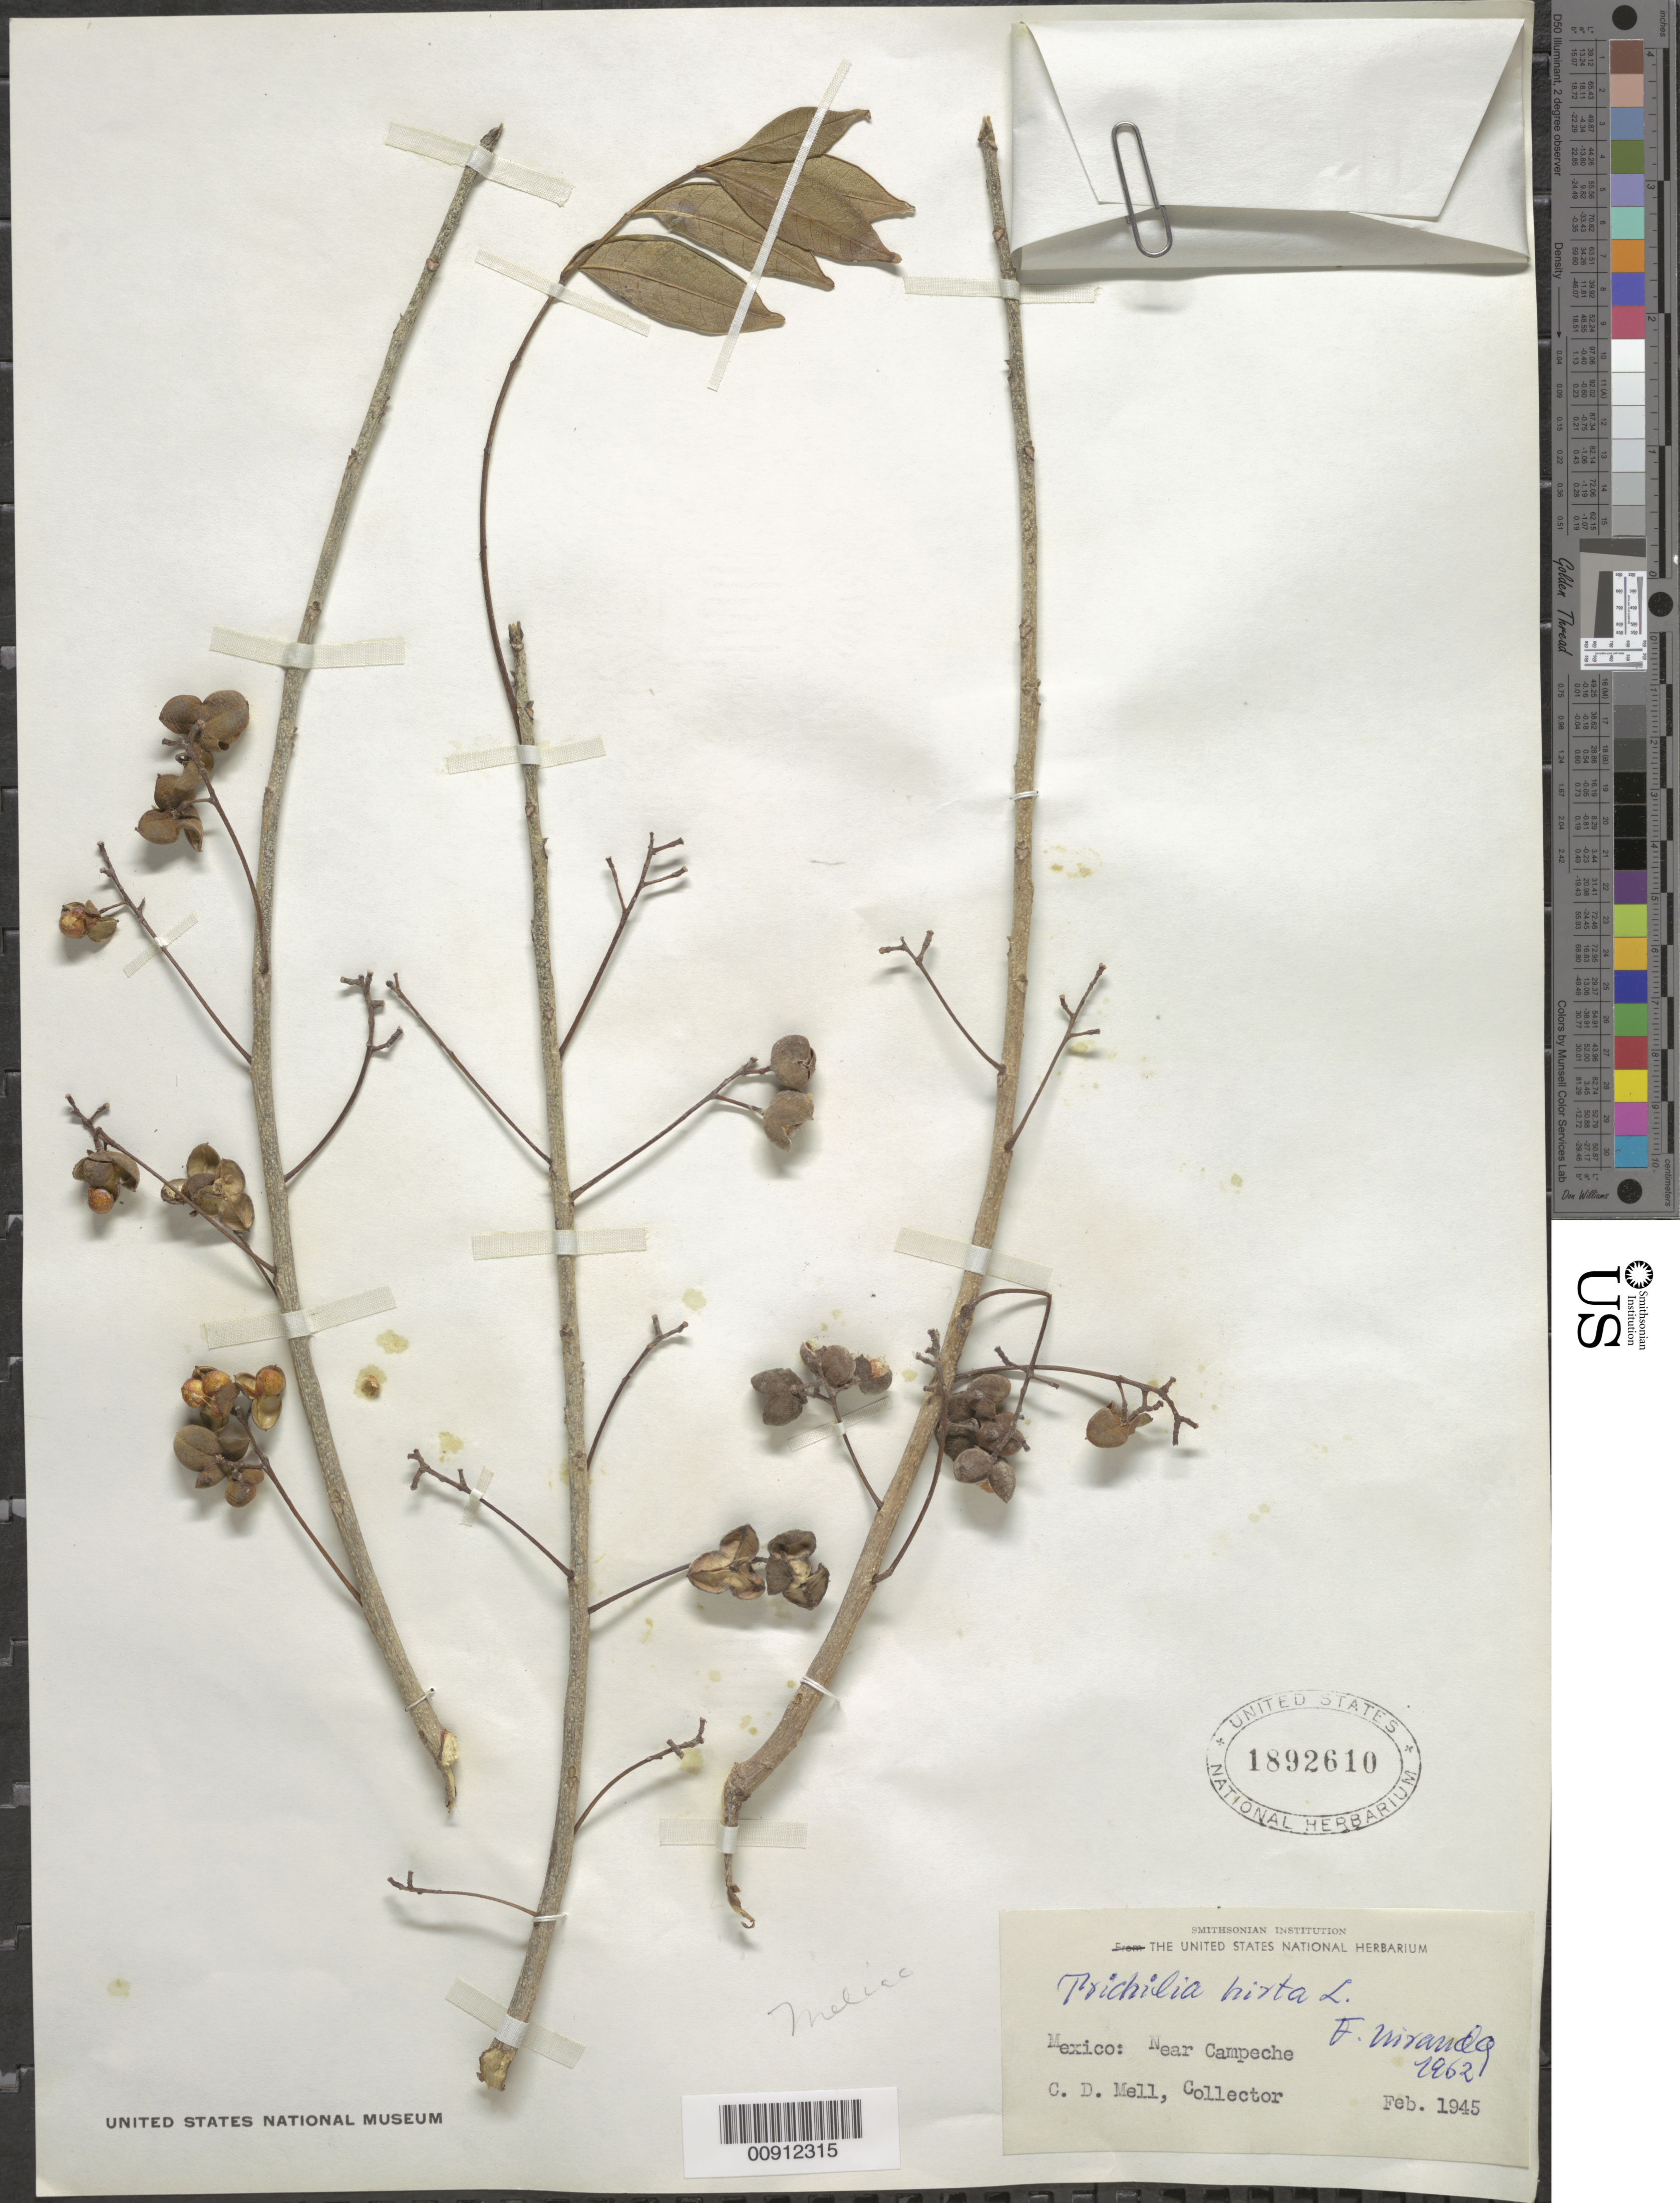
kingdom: Plantae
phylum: Tracheophyta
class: Magnoliopsida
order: Sapindales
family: Meliaceae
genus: Trichilia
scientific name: Trichilia hirta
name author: L.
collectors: C. D. Mell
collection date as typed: Feb 1945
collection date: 1945-02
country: Mexico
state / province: Campeche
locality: Near Campeche.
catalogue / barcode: US 1892610